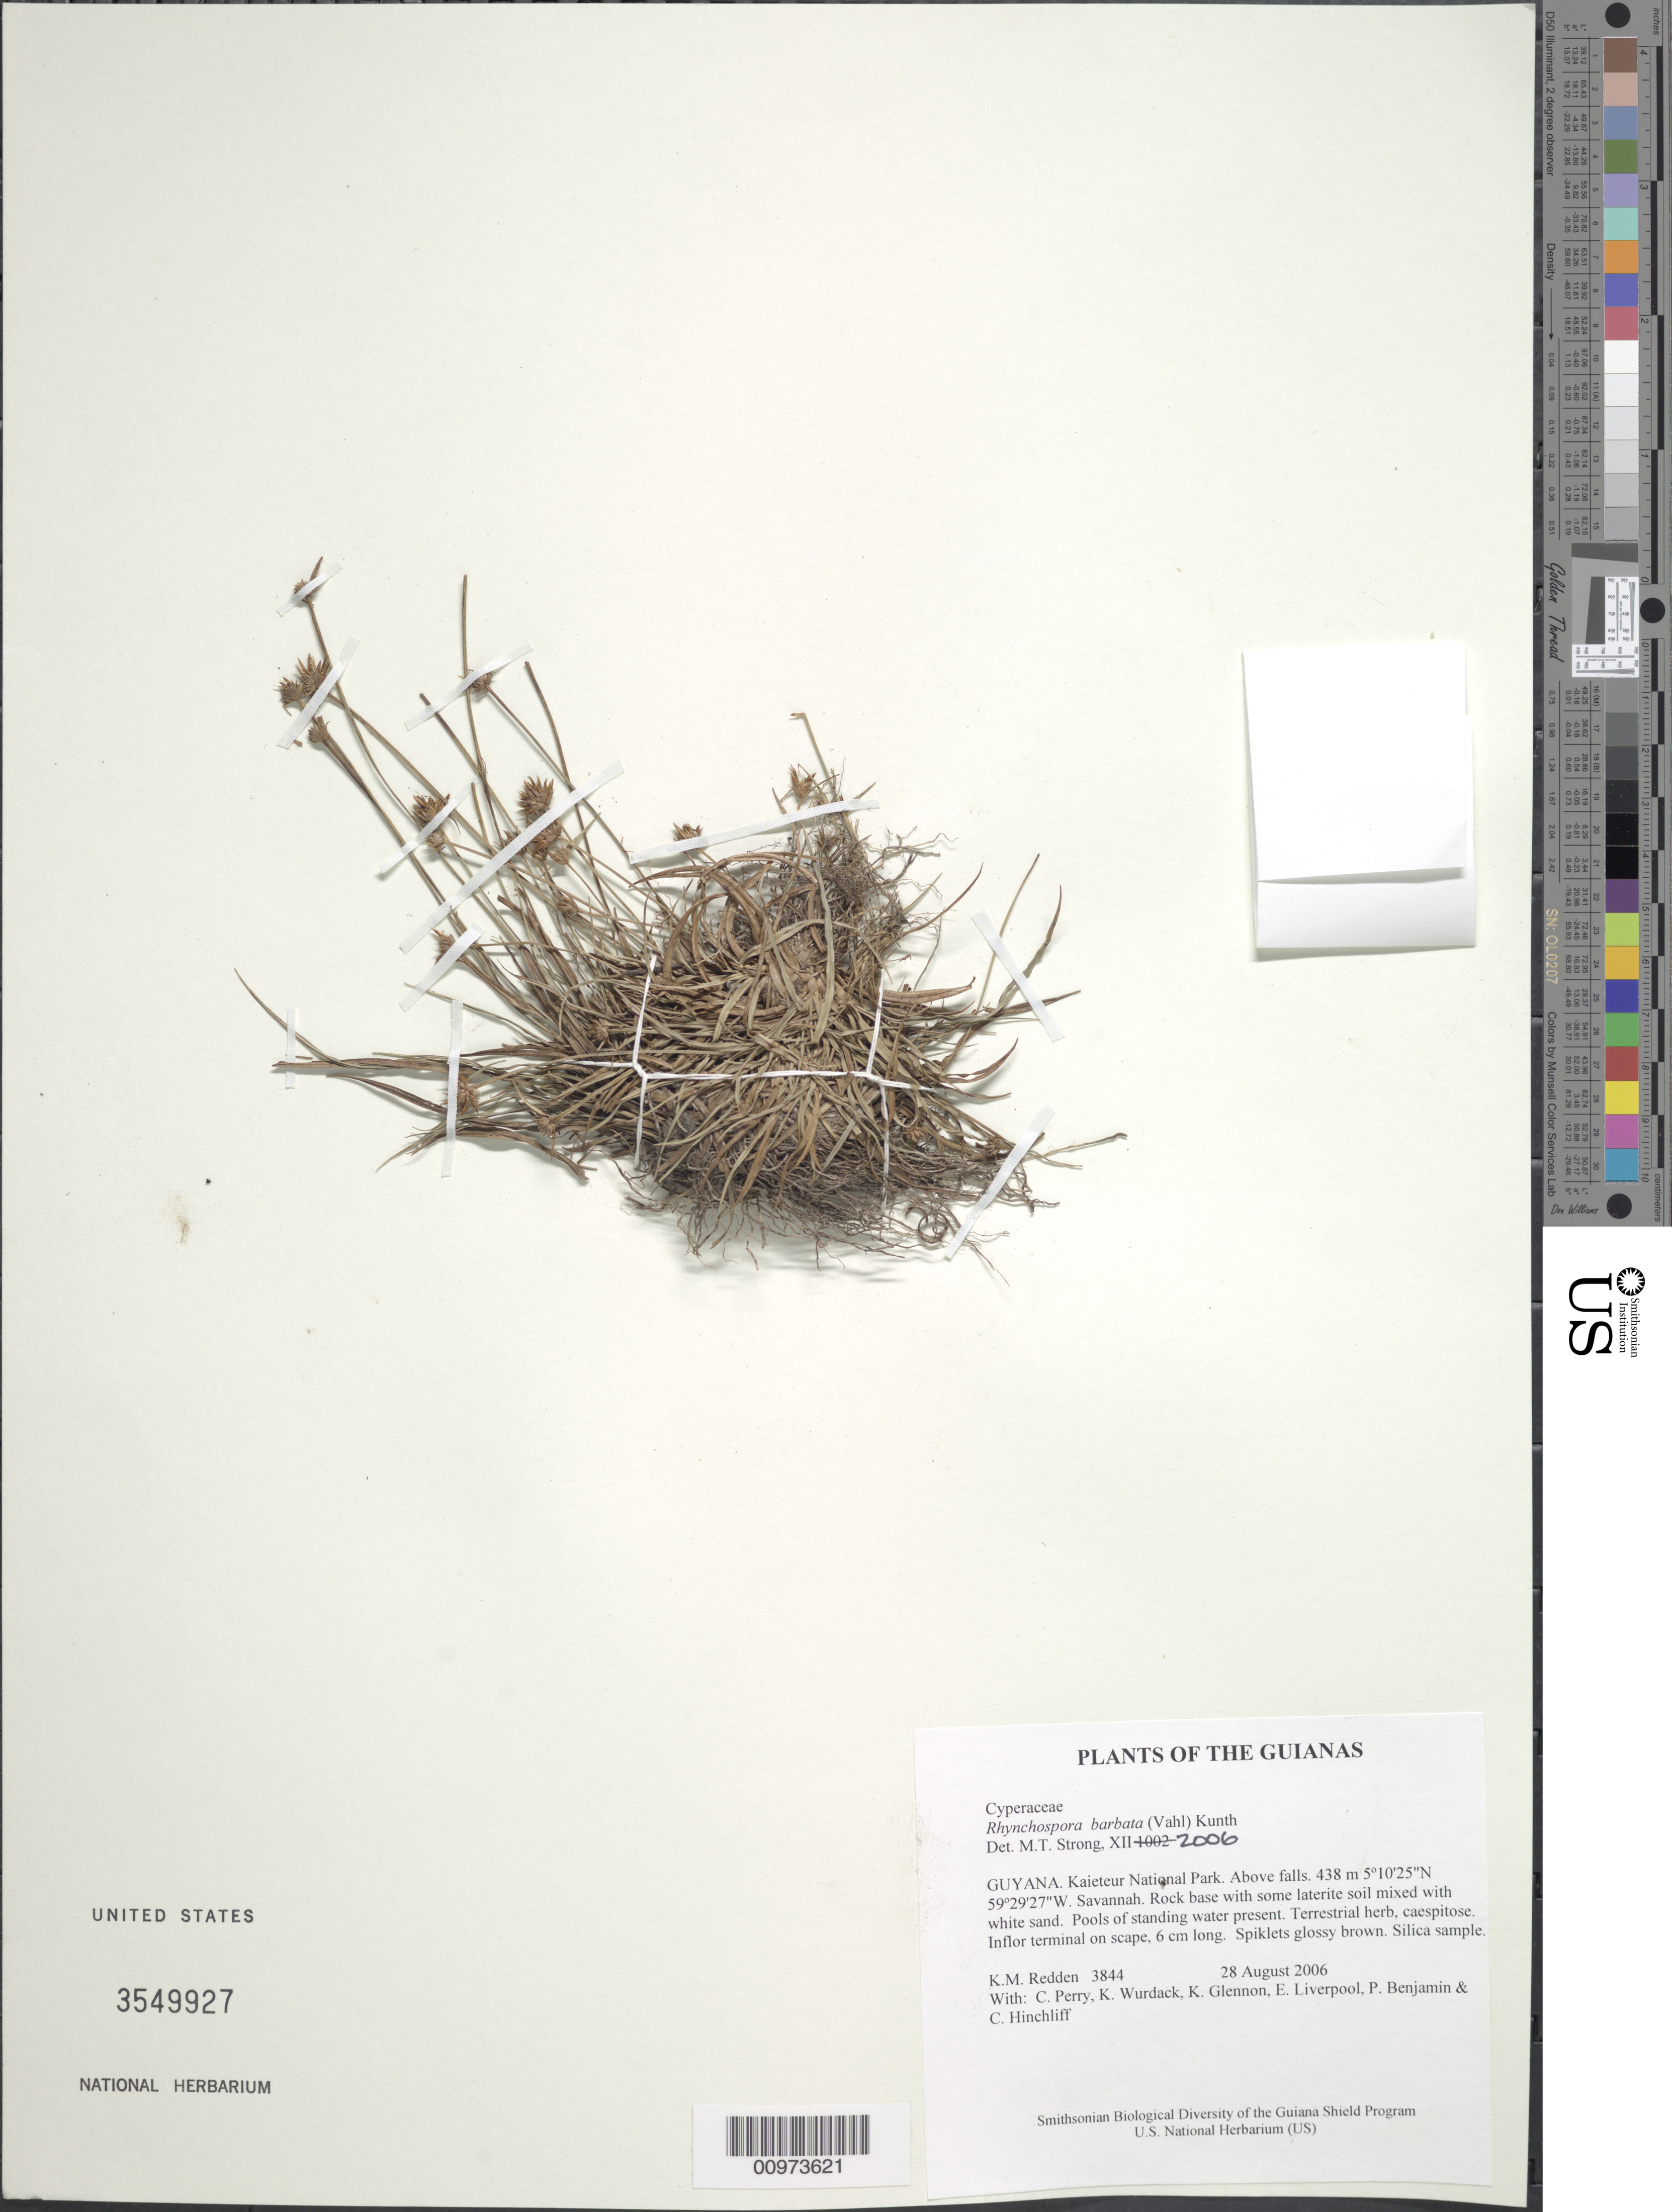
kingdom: Plantae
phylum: Tracheophyta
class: Liliopsida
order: Poales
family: Cyperaceae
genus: Rhynchospora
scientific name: Rhynchospora barbata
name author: (Vahl) Kunth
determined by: Alves, K.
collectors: K. M. Redden, C. Perry, K. Wurdack, K. Glennon, E. Liverpool, P. Benjamin & C. E. Hinchliff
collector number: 3844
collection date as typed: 28 August 2006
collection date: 2006-08-28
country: Guyana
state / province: Potaro-Siparuni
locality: Kaieteur National Park. Above falls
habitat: Savanna. Rock base with some laterite soil mixed with white sand. Pools of standing water present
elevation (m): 438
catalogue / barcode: US 3549927